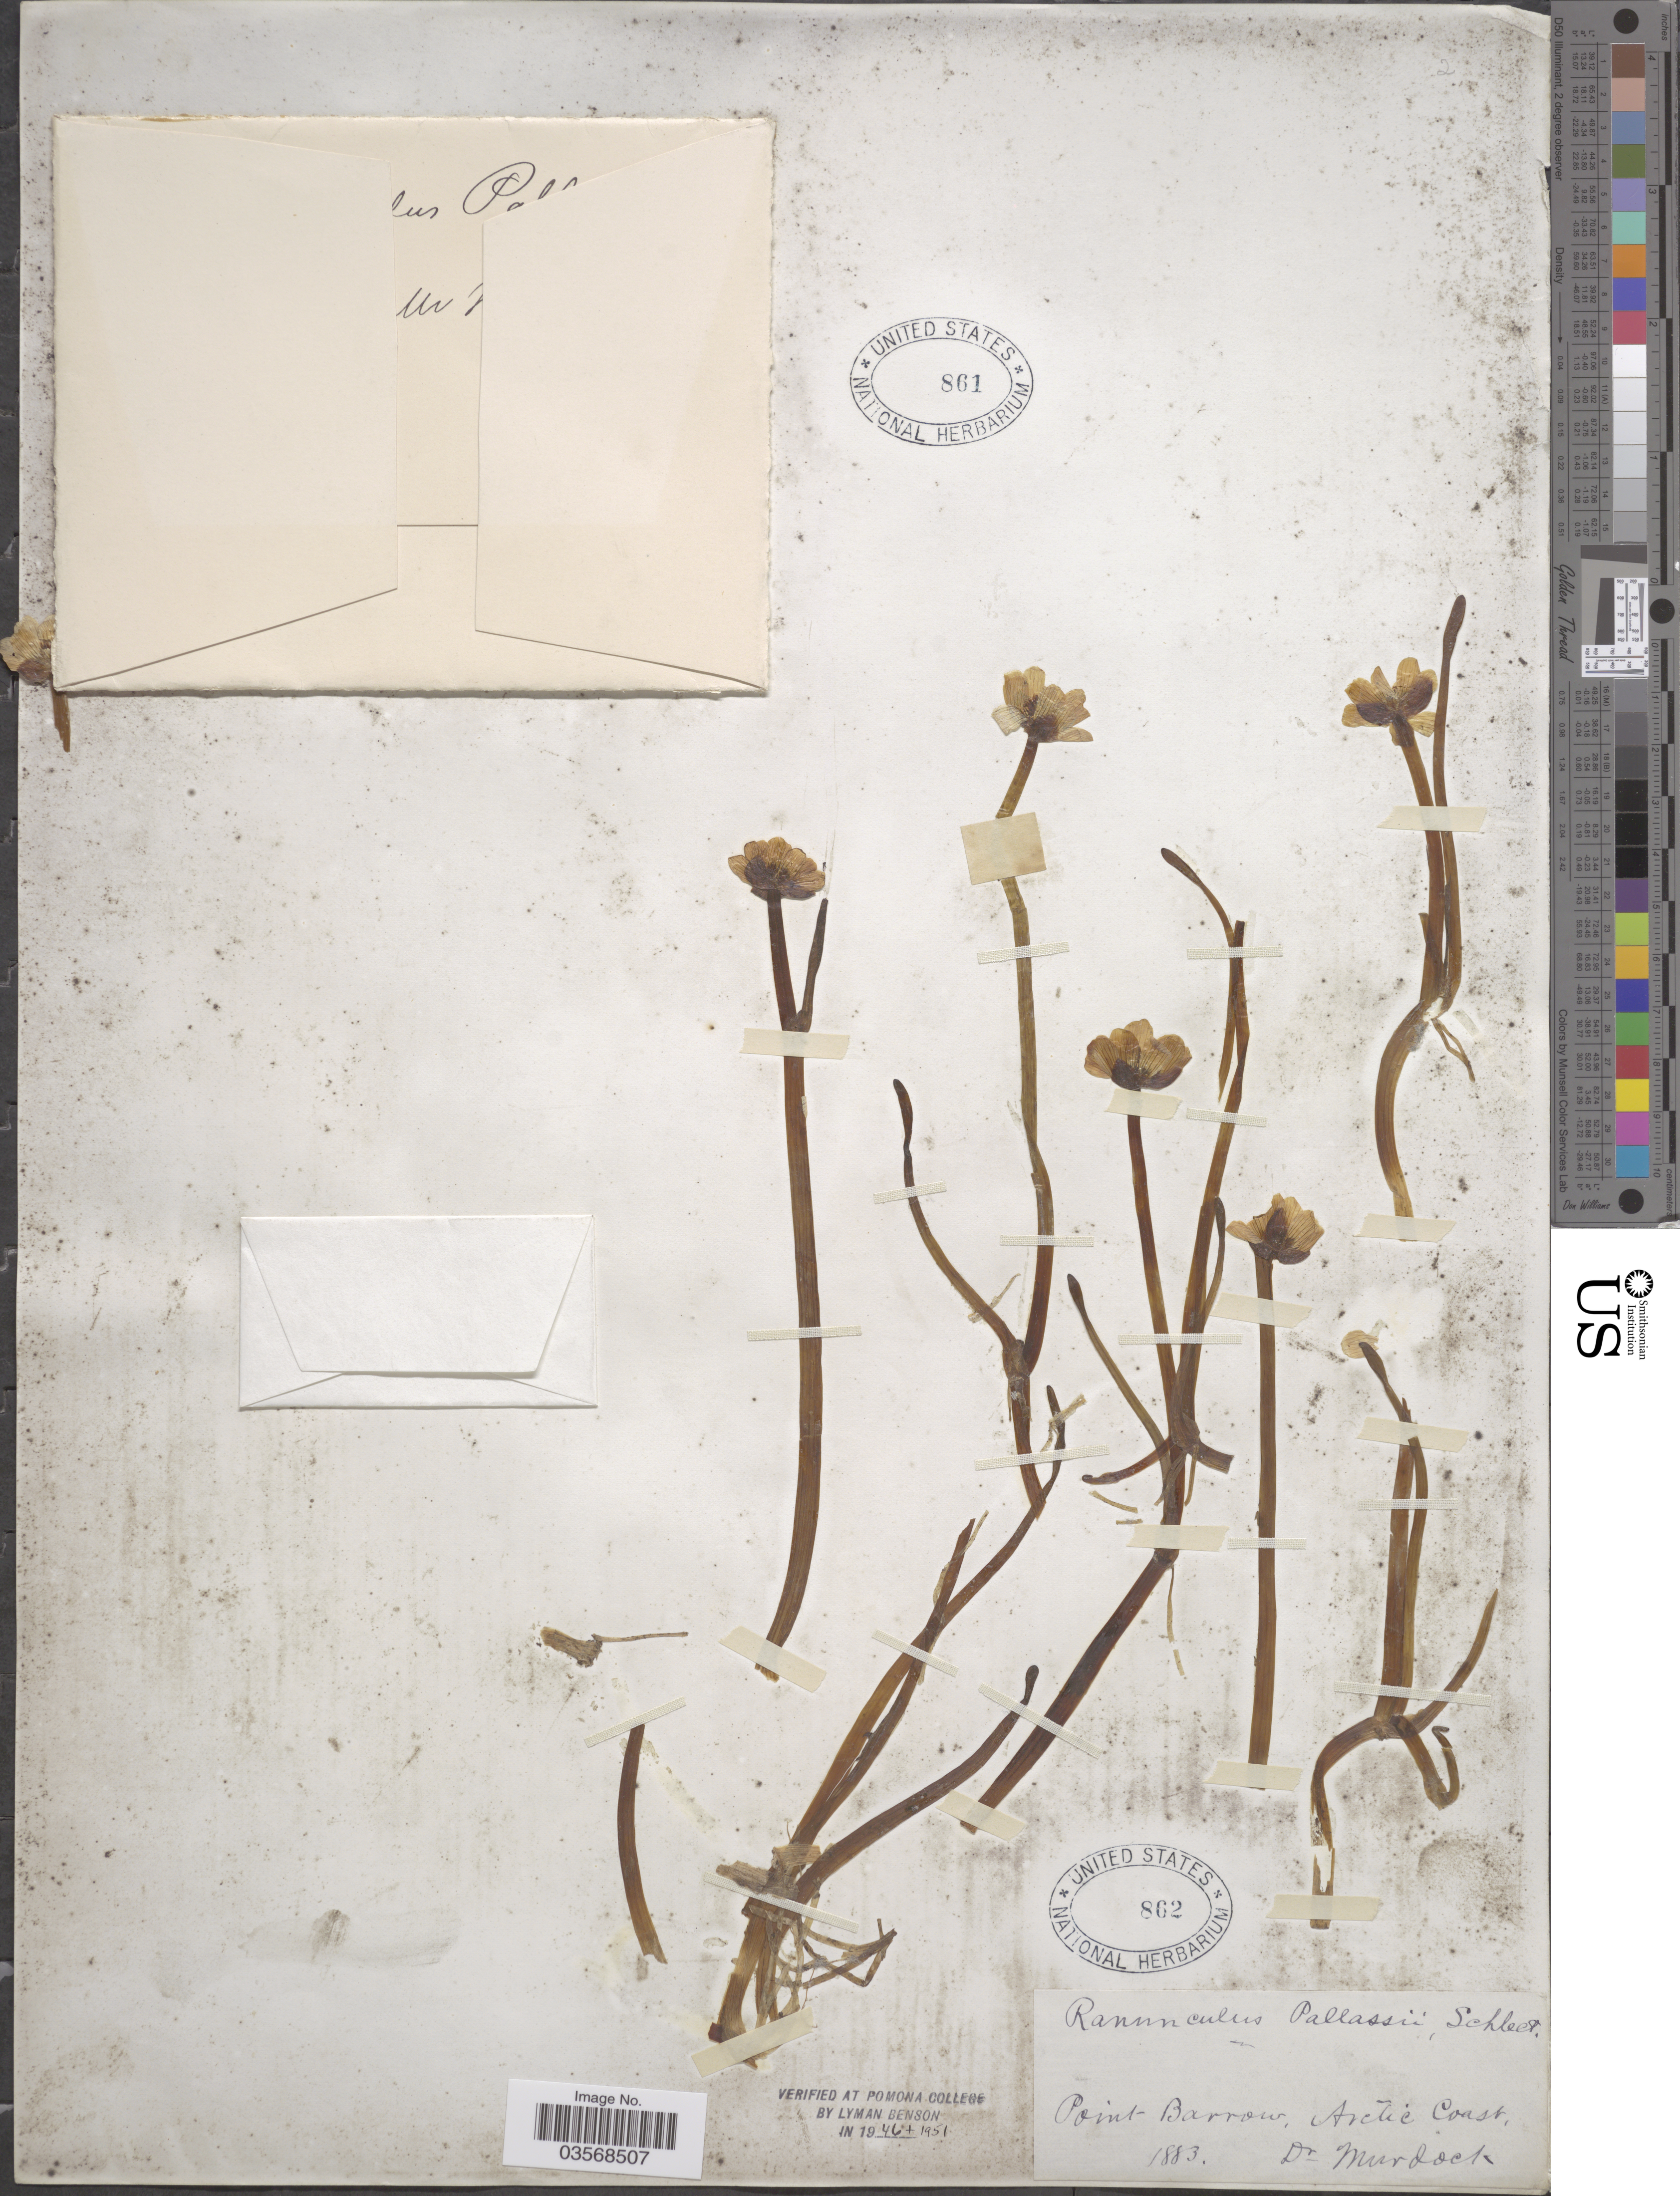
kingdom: Plantae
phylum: Tracheophyta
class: Magnoliopsida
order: Ranunculales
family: Ranunculaceae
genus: Ranunculus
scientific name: Ranunculus pallasii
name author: Schltdl.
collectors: -. Murdock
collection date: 1883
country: United States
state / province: Alaska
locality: Point Barrow, Arctic Coast.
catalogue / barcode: US 862-2